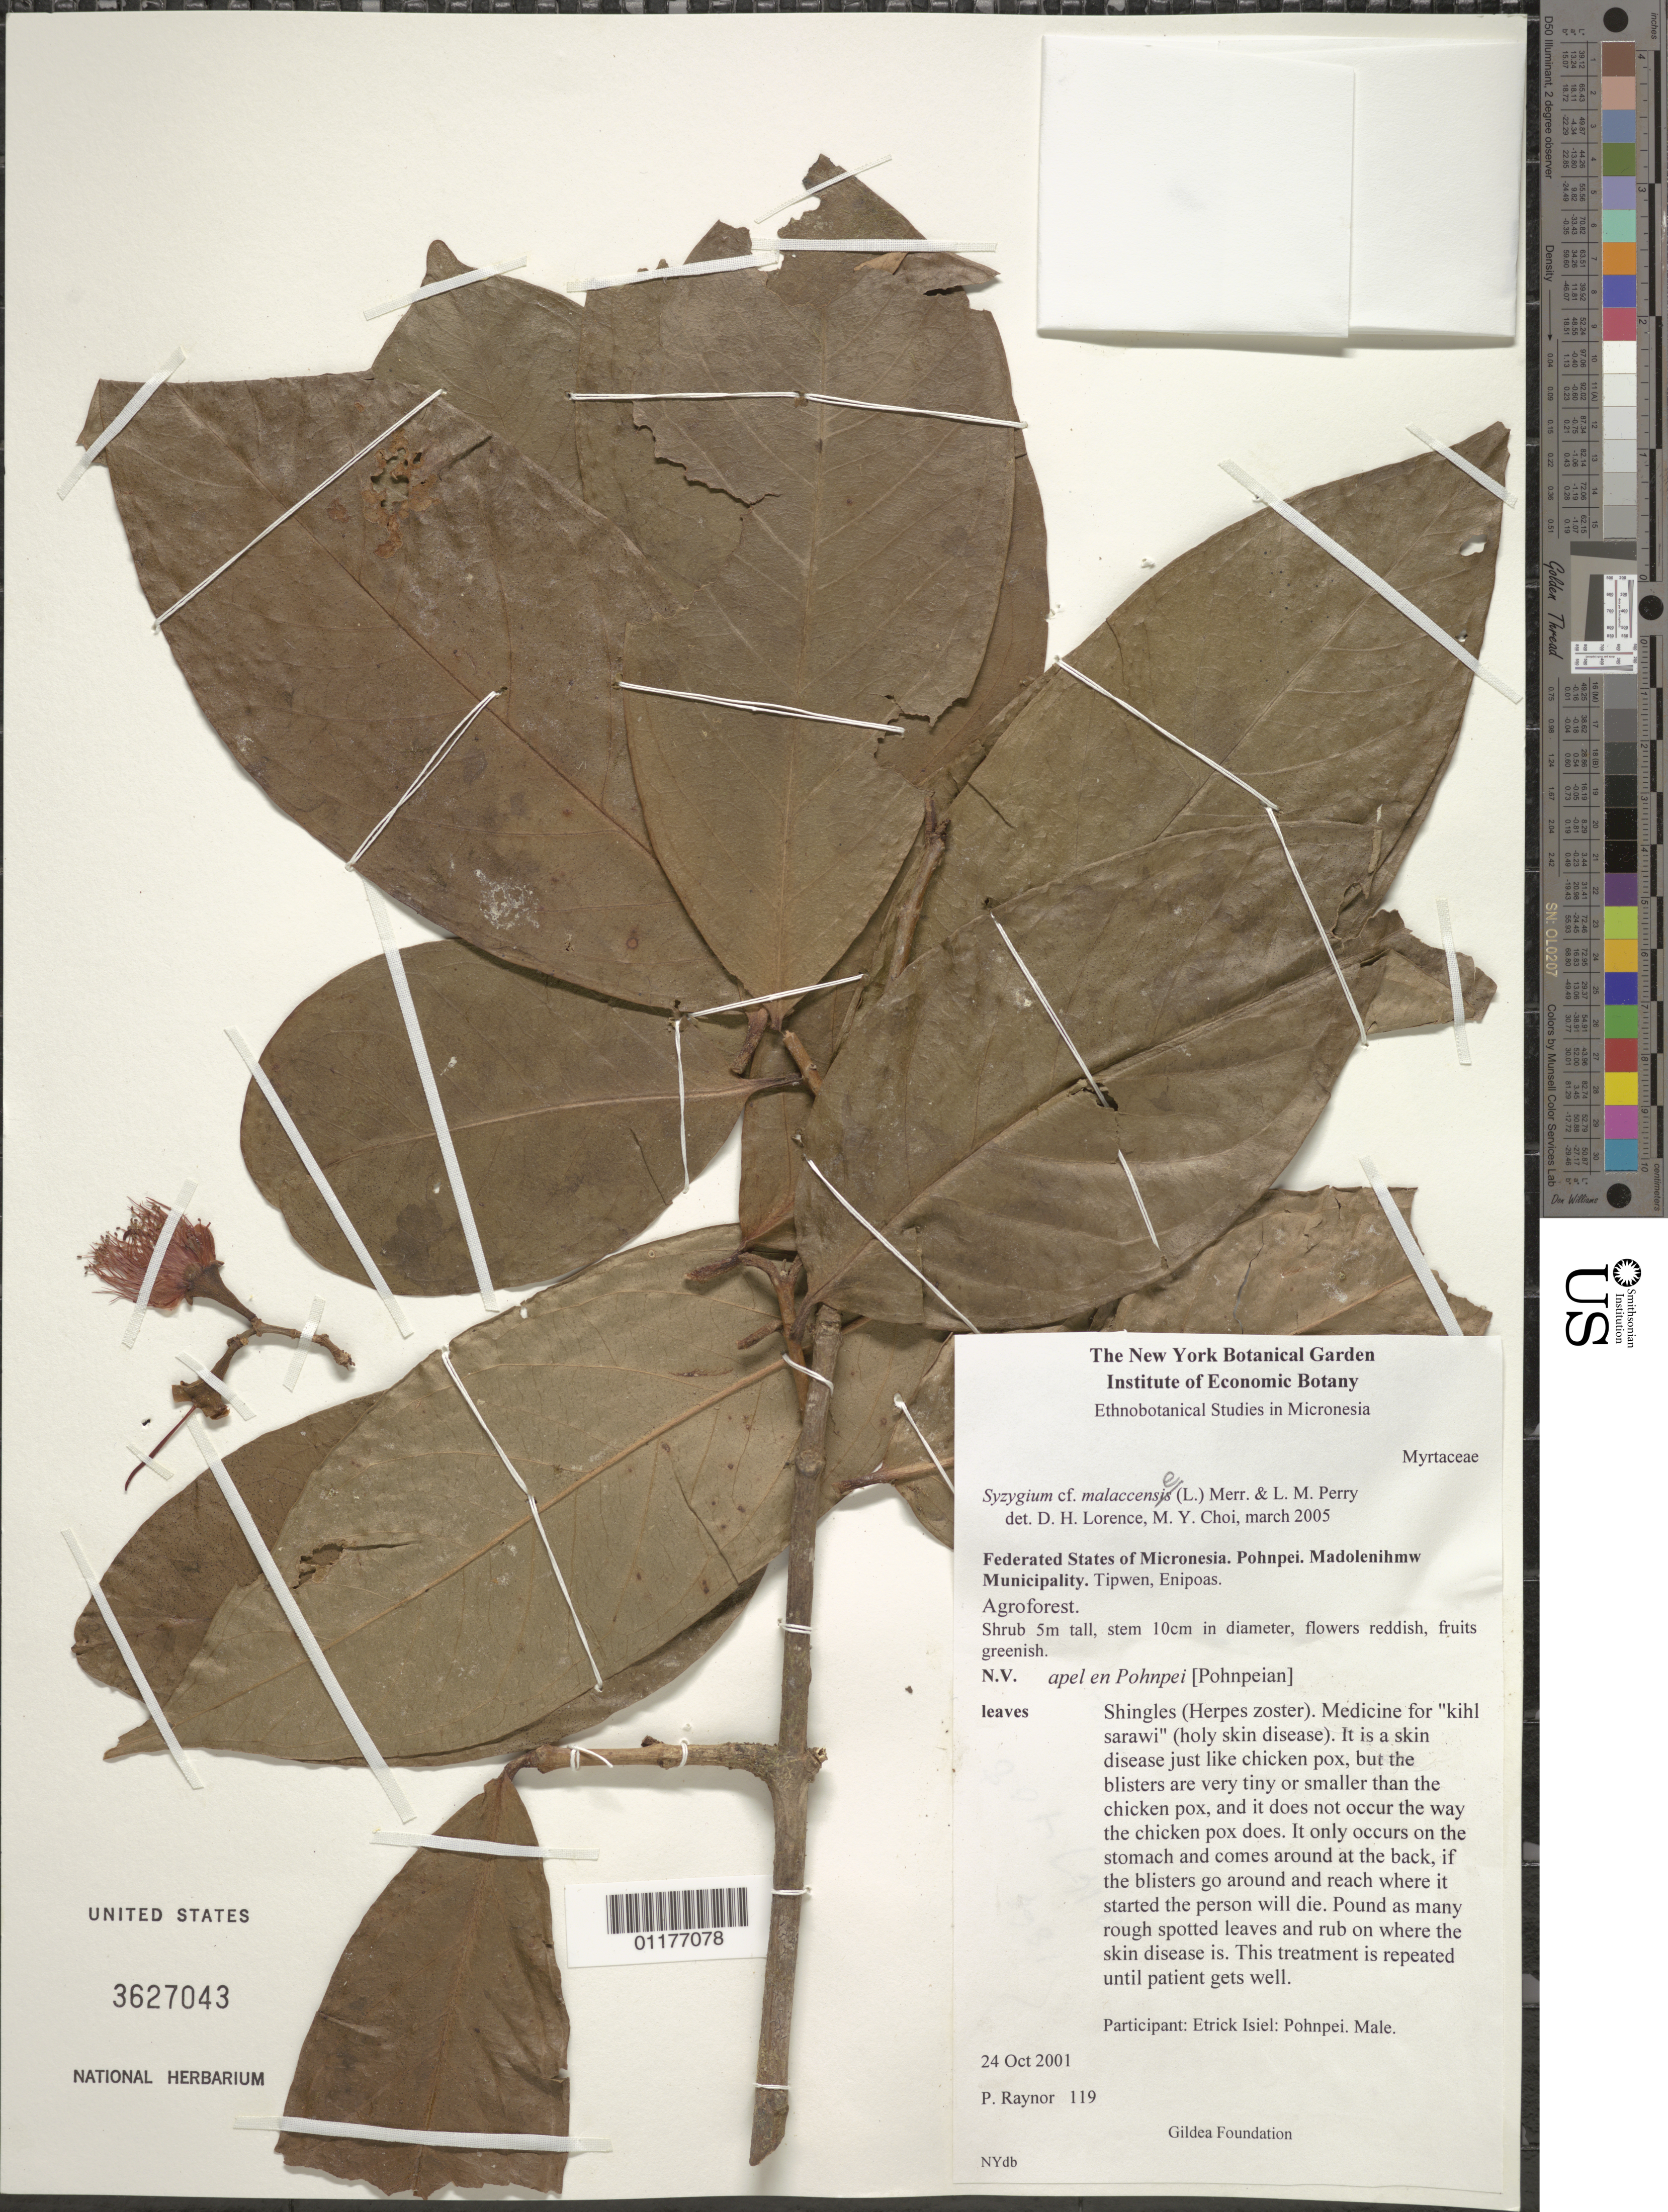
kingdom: Plantae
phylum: Tracheophyta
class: Magnoliopsida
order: Myrtales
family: Myrtaceae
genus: Syzygium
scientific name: Syzygium malaccense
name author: (L.) Merr. & L.M. Perry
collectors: P. Raynor & E. Isiel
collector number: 119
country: Micronesia, Federated States of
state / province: Pohnpei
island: Pohnpei [Ponape]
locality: Madolenihmw, Tipwen, Enipoas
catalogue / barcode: US 3627043